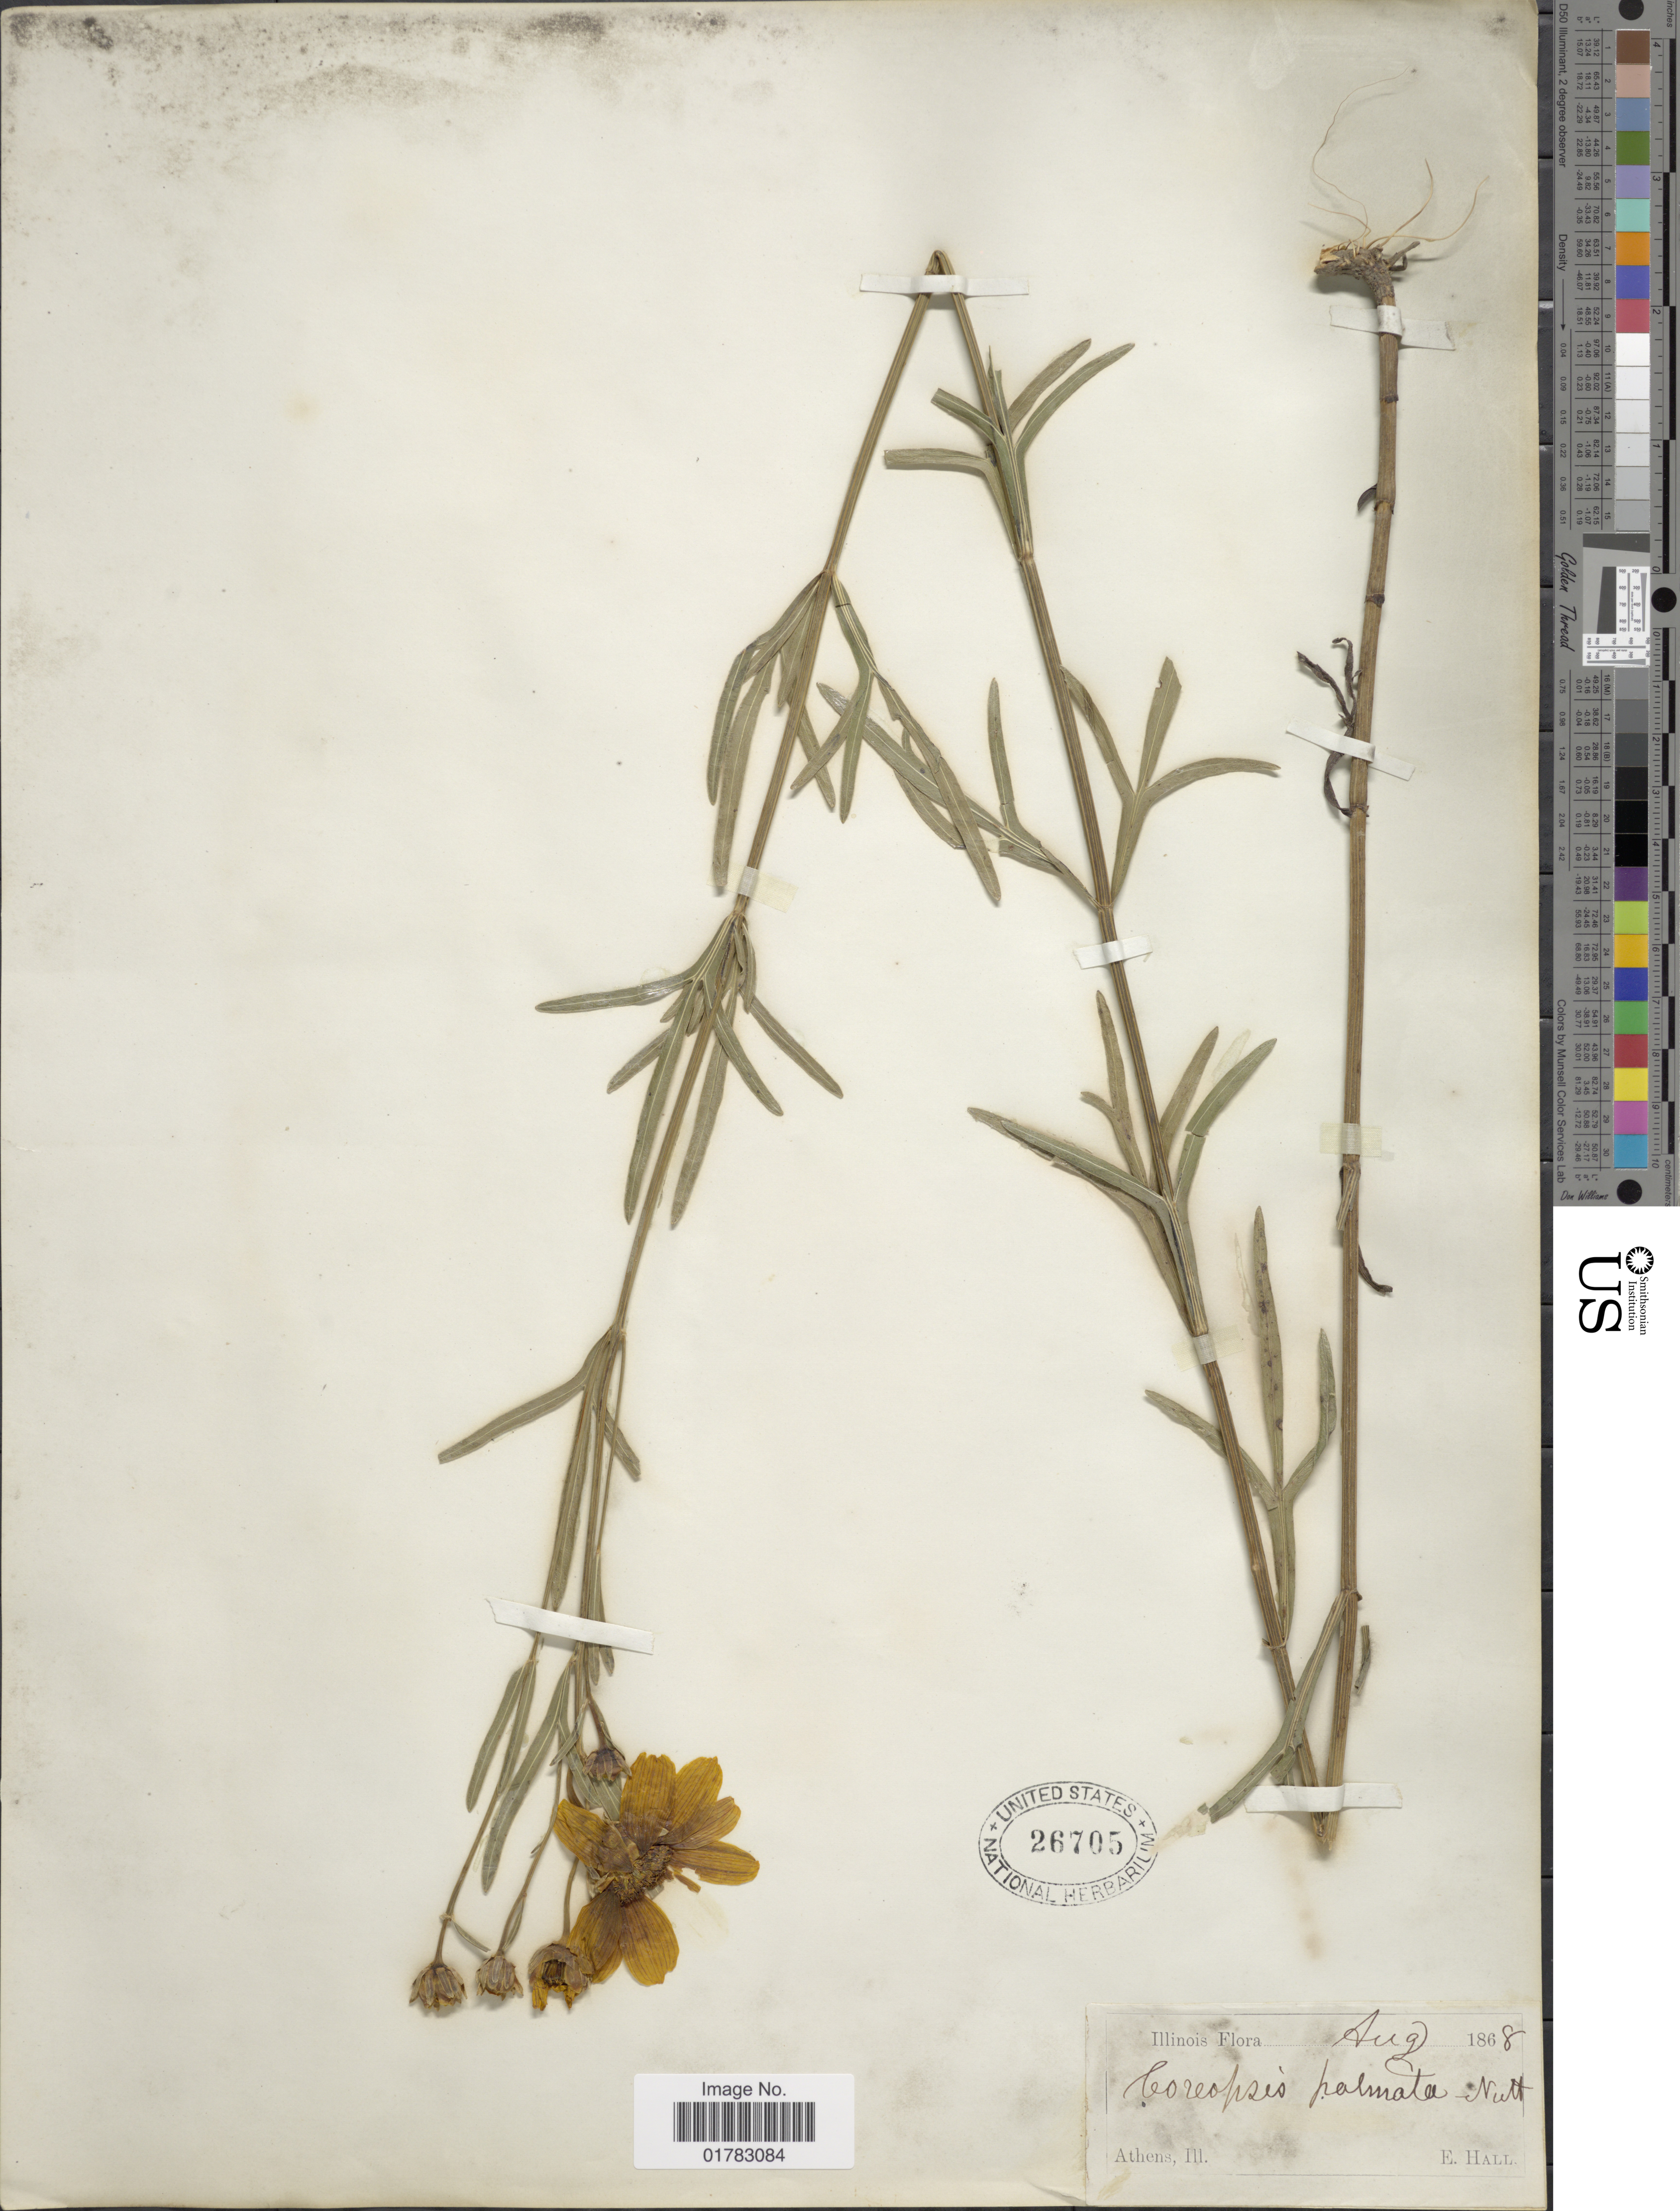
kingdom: Plantae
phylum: Tracheophyta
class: Magnoliopsida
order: Asterales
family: Asteraceae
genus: Coreopsis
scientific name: Coreopsis palmata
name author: Nutt.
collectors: E. Hall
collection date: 1868-08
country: United States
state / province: Illinois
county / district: Menard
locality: Athens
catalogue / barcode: US 26705